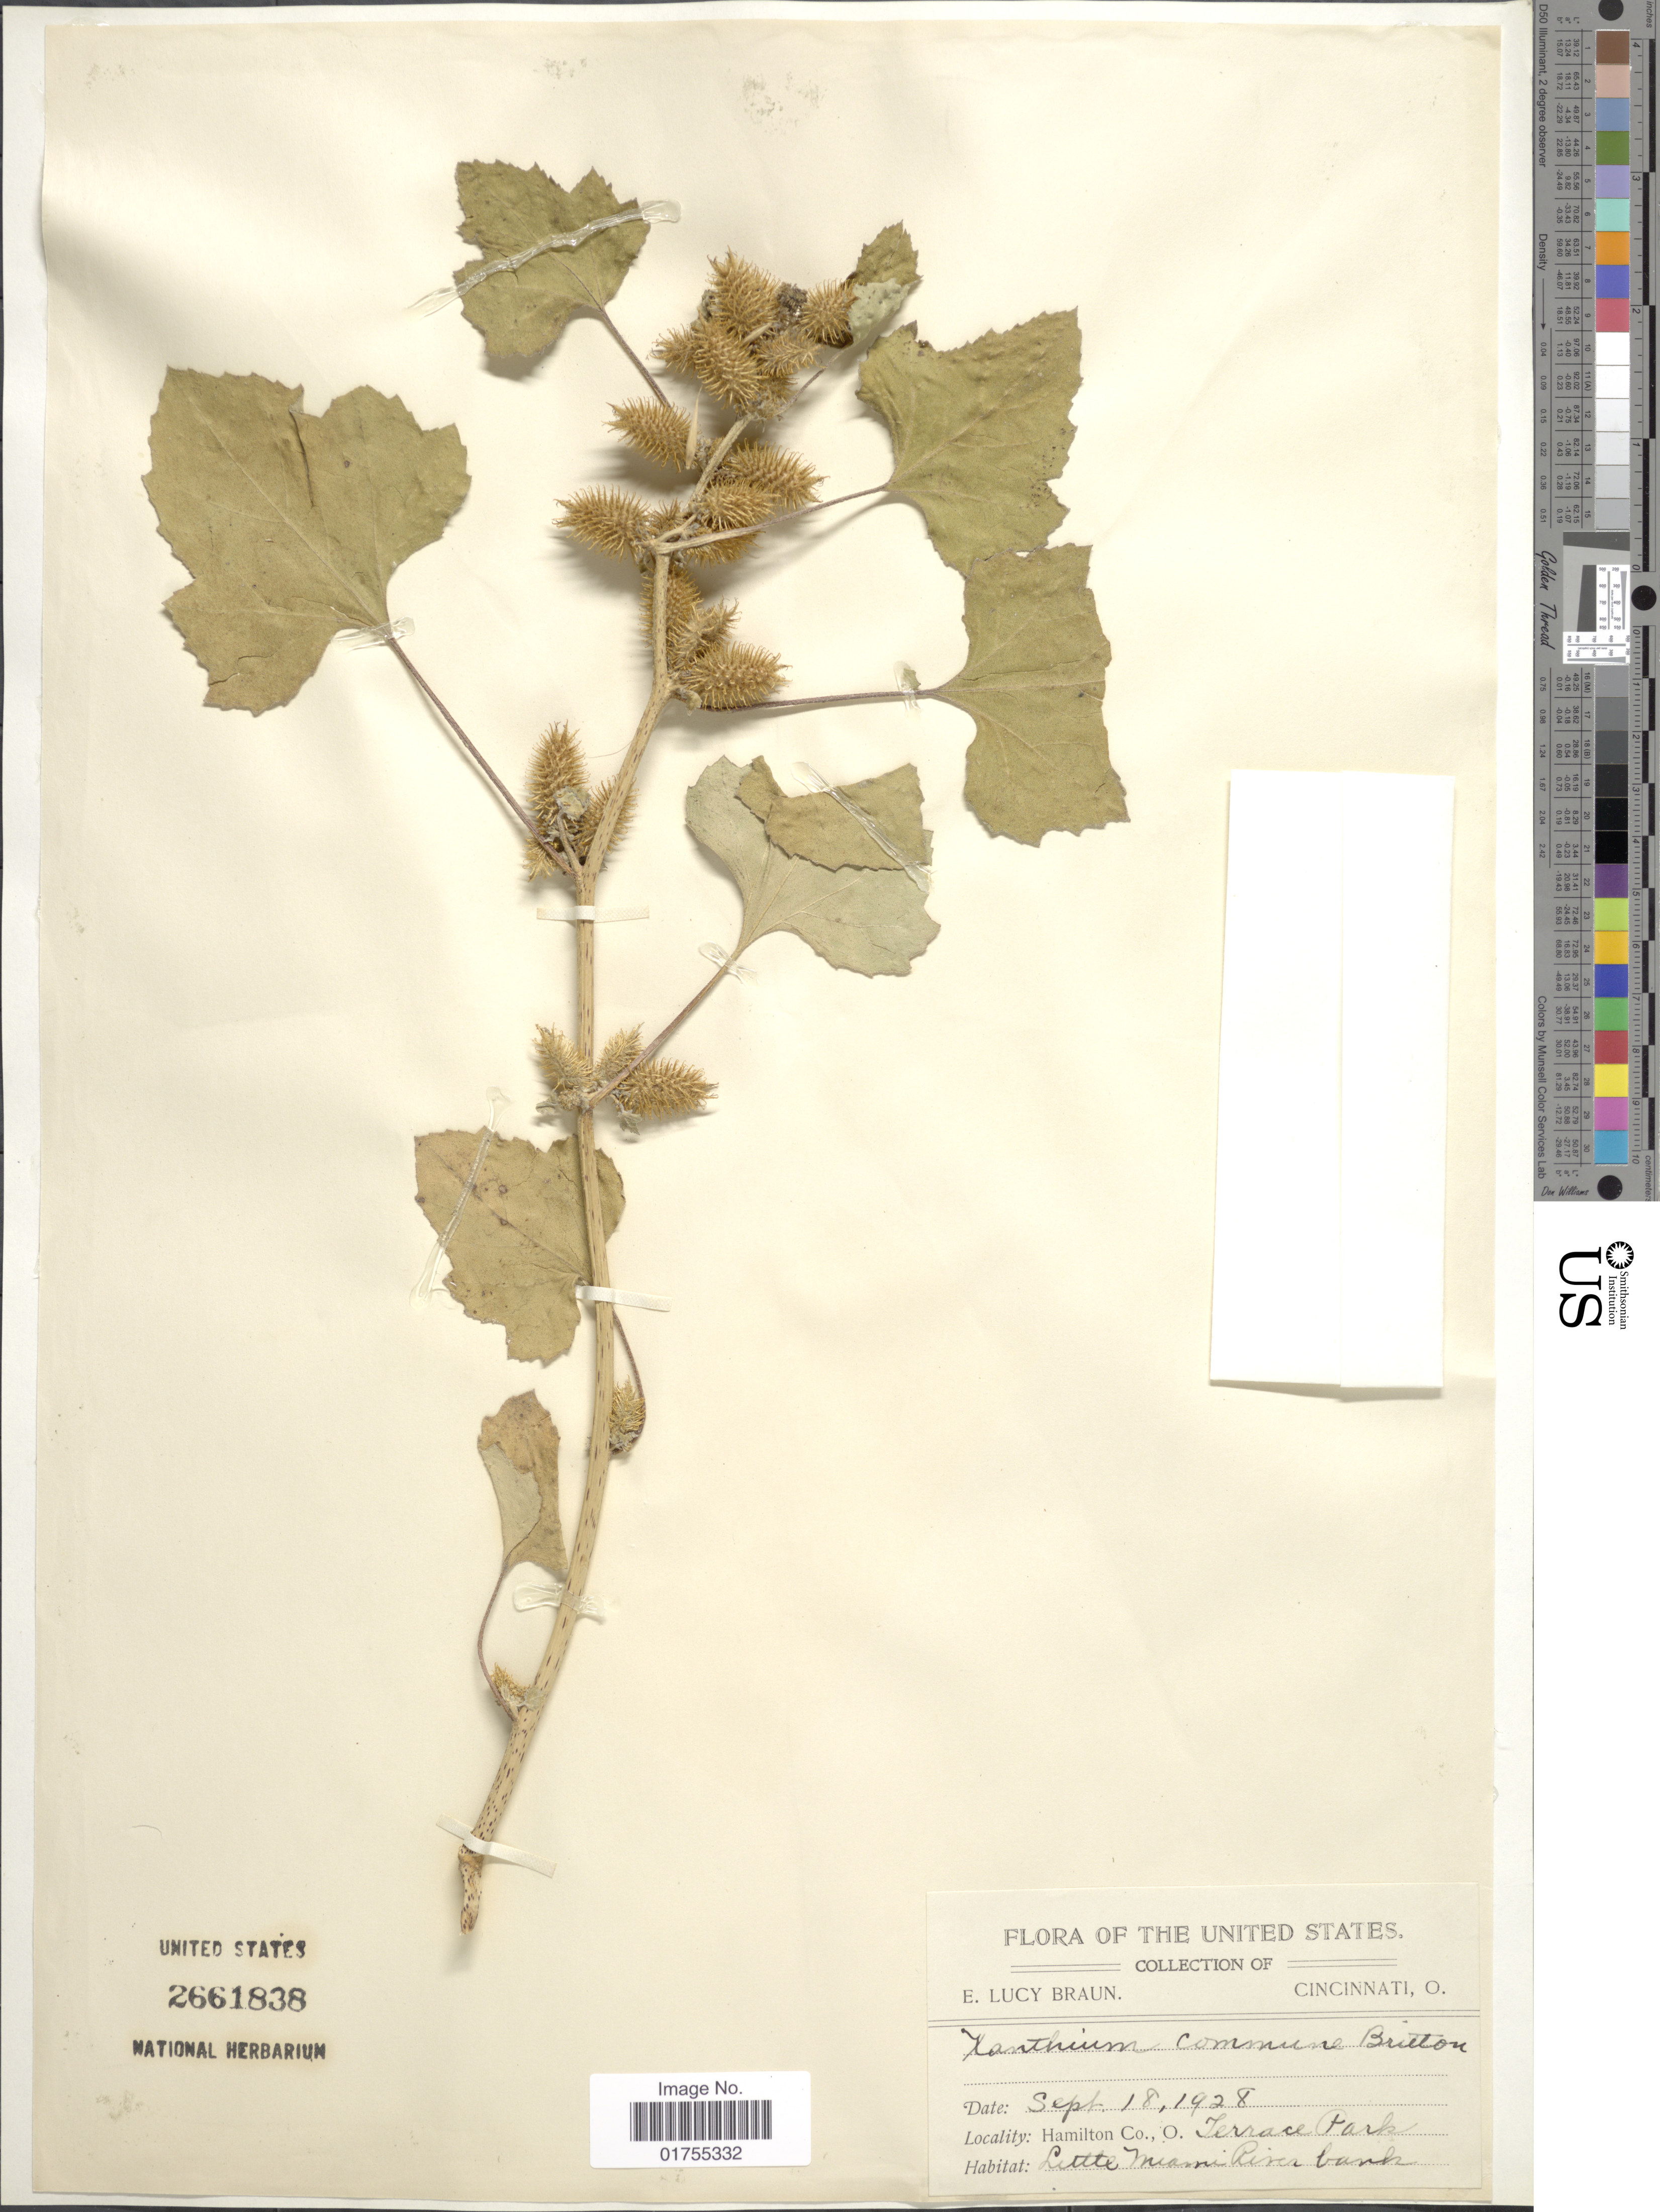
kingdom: Plantae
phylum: Tracheophyta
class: Magnoliopsida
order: Asterales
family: Asteraceae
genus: Xanthium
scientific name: Xanthium strumarium var. canadense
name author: (Mill.) Torr. & A. Gray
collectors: E. L. Braun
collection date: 1928-09-18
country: United States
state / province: Ohio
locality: Hamilton Co., O., Terrace Park, Little Miami River Bank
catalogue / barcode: US 2661838